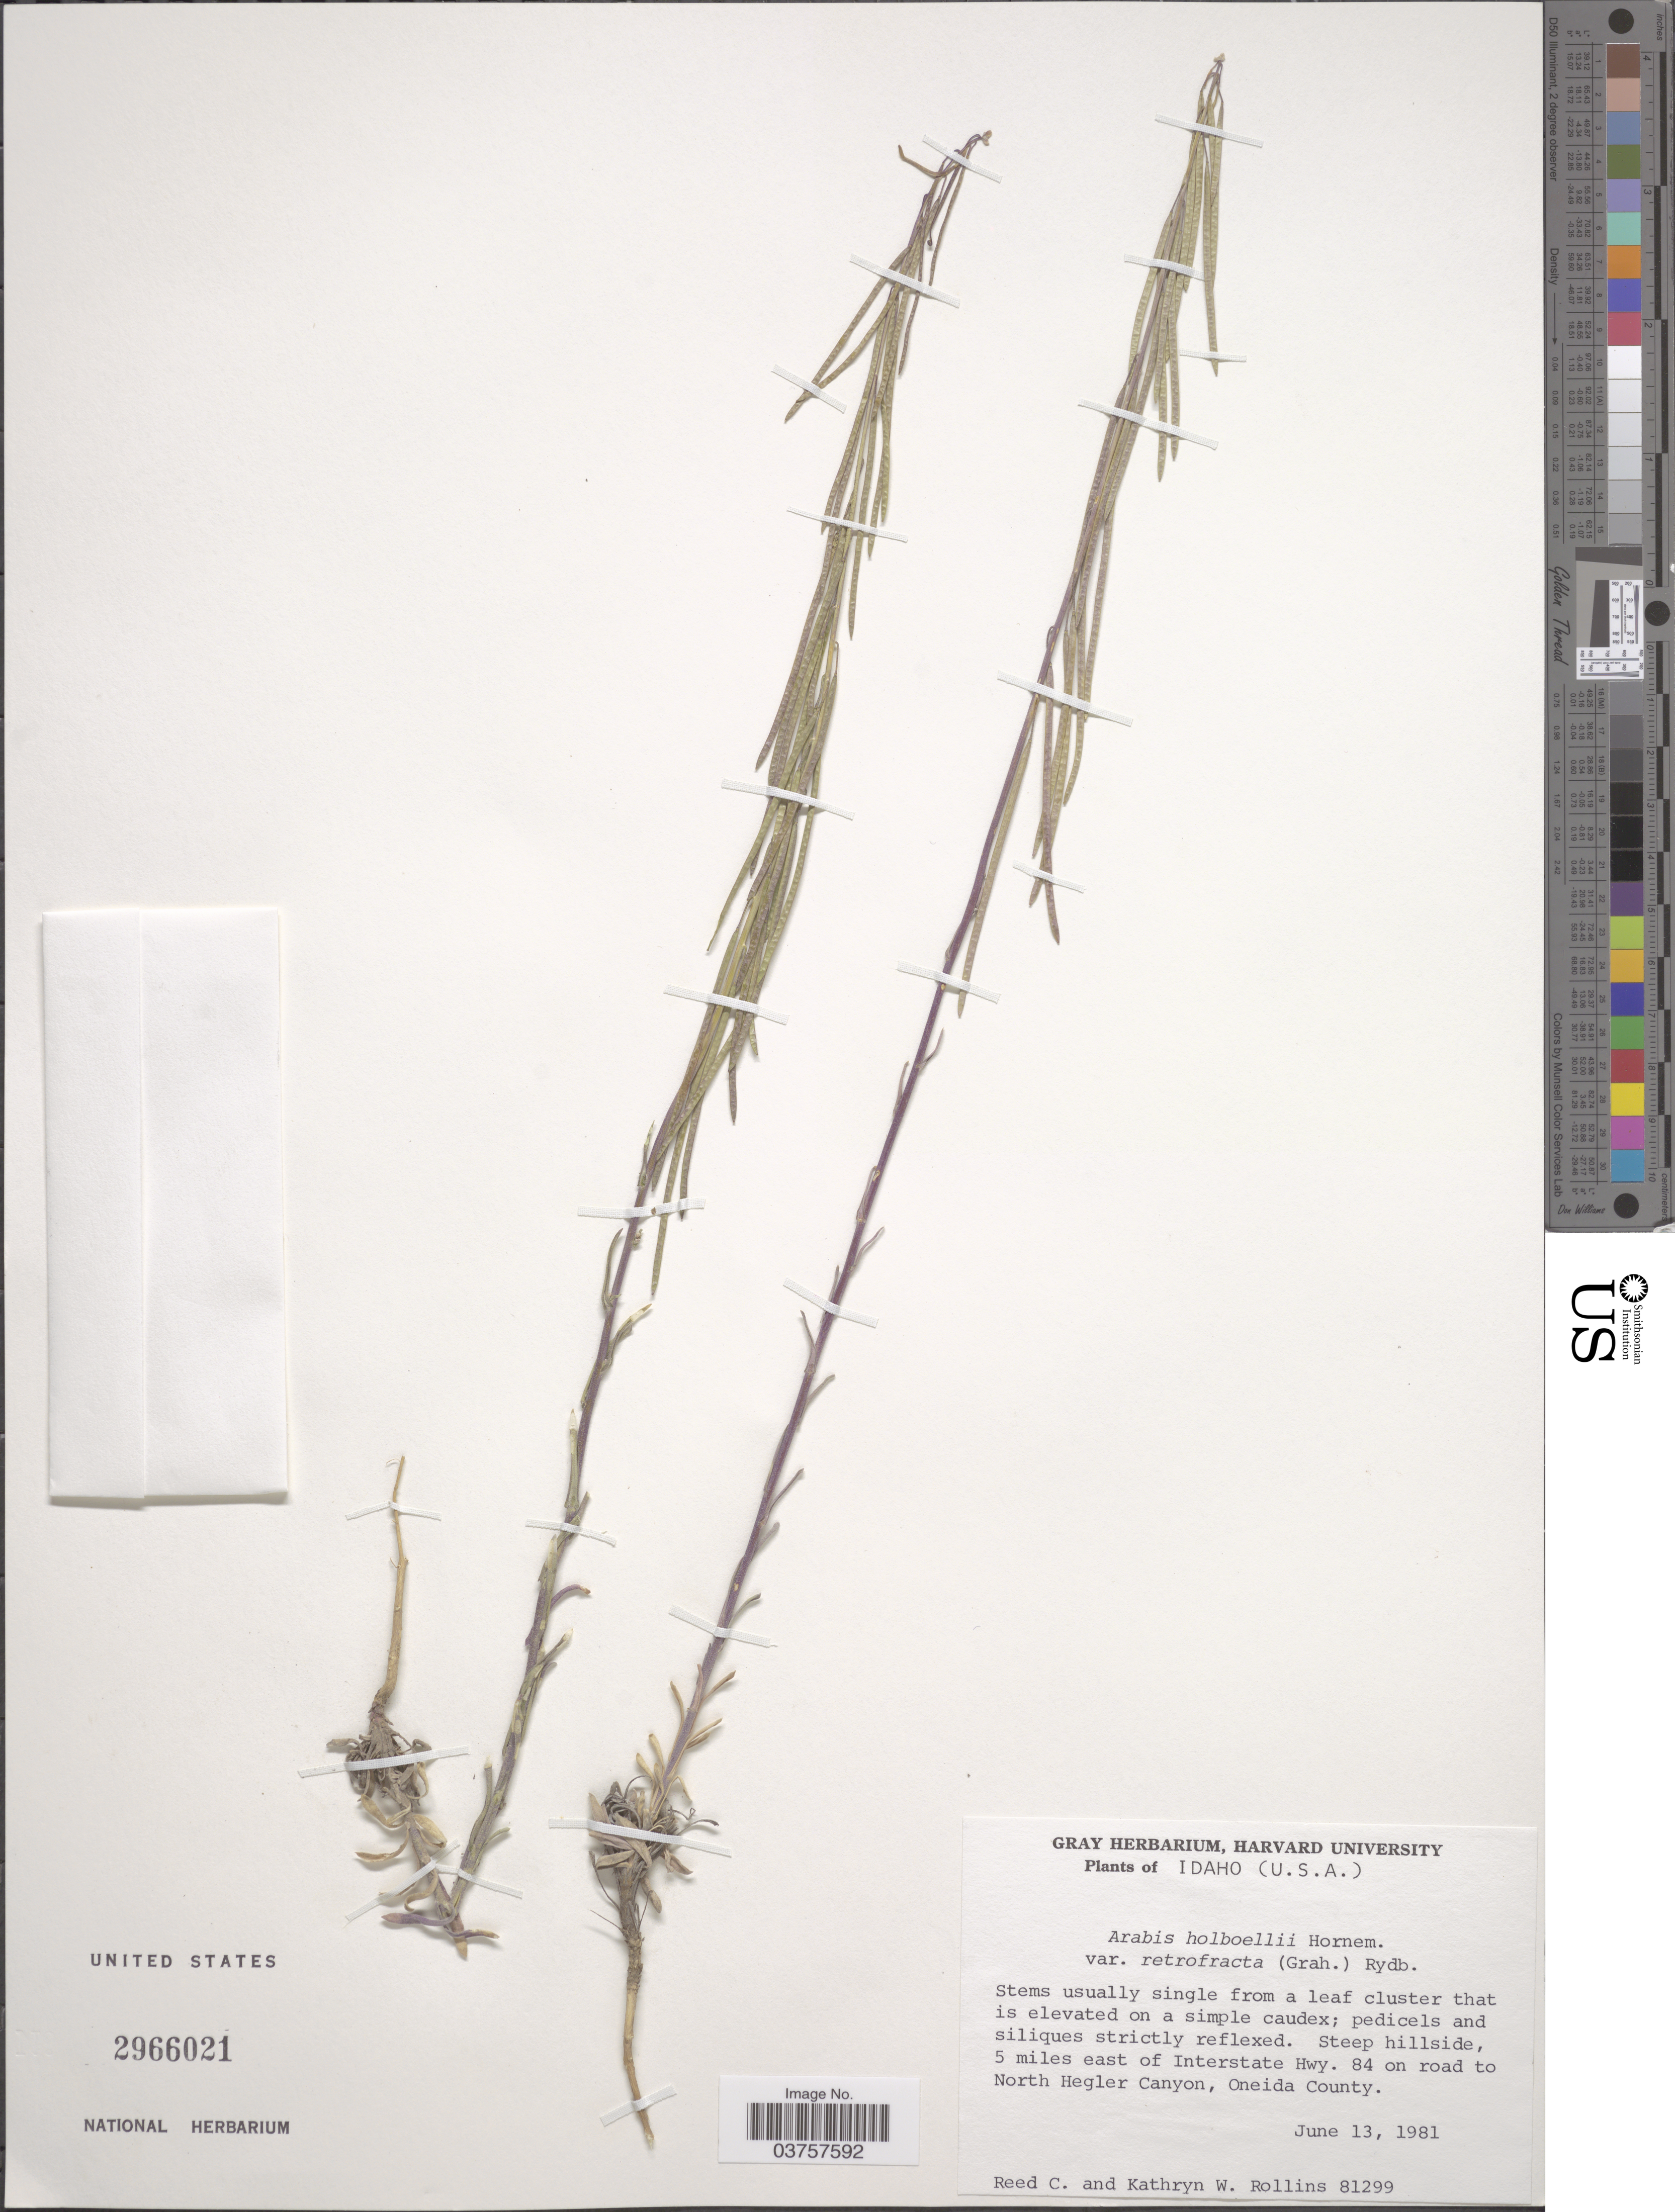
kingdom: Plantae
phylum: Tracheophyta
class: Magnoliopsida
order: Brassicales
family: Brassicaceae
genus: Arabis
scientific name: Arabis holboellii var. retrofracta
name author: Rydb.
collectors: R. C. Rollins & K. W. Rollins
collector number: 81299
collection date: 1981-06-13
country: United States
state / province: Idaho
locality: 5 miles east of Interstate Hwy. 84 on road to North Hegler Canyon, Oneida County.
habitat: steep hillside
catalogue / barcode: US 2966021